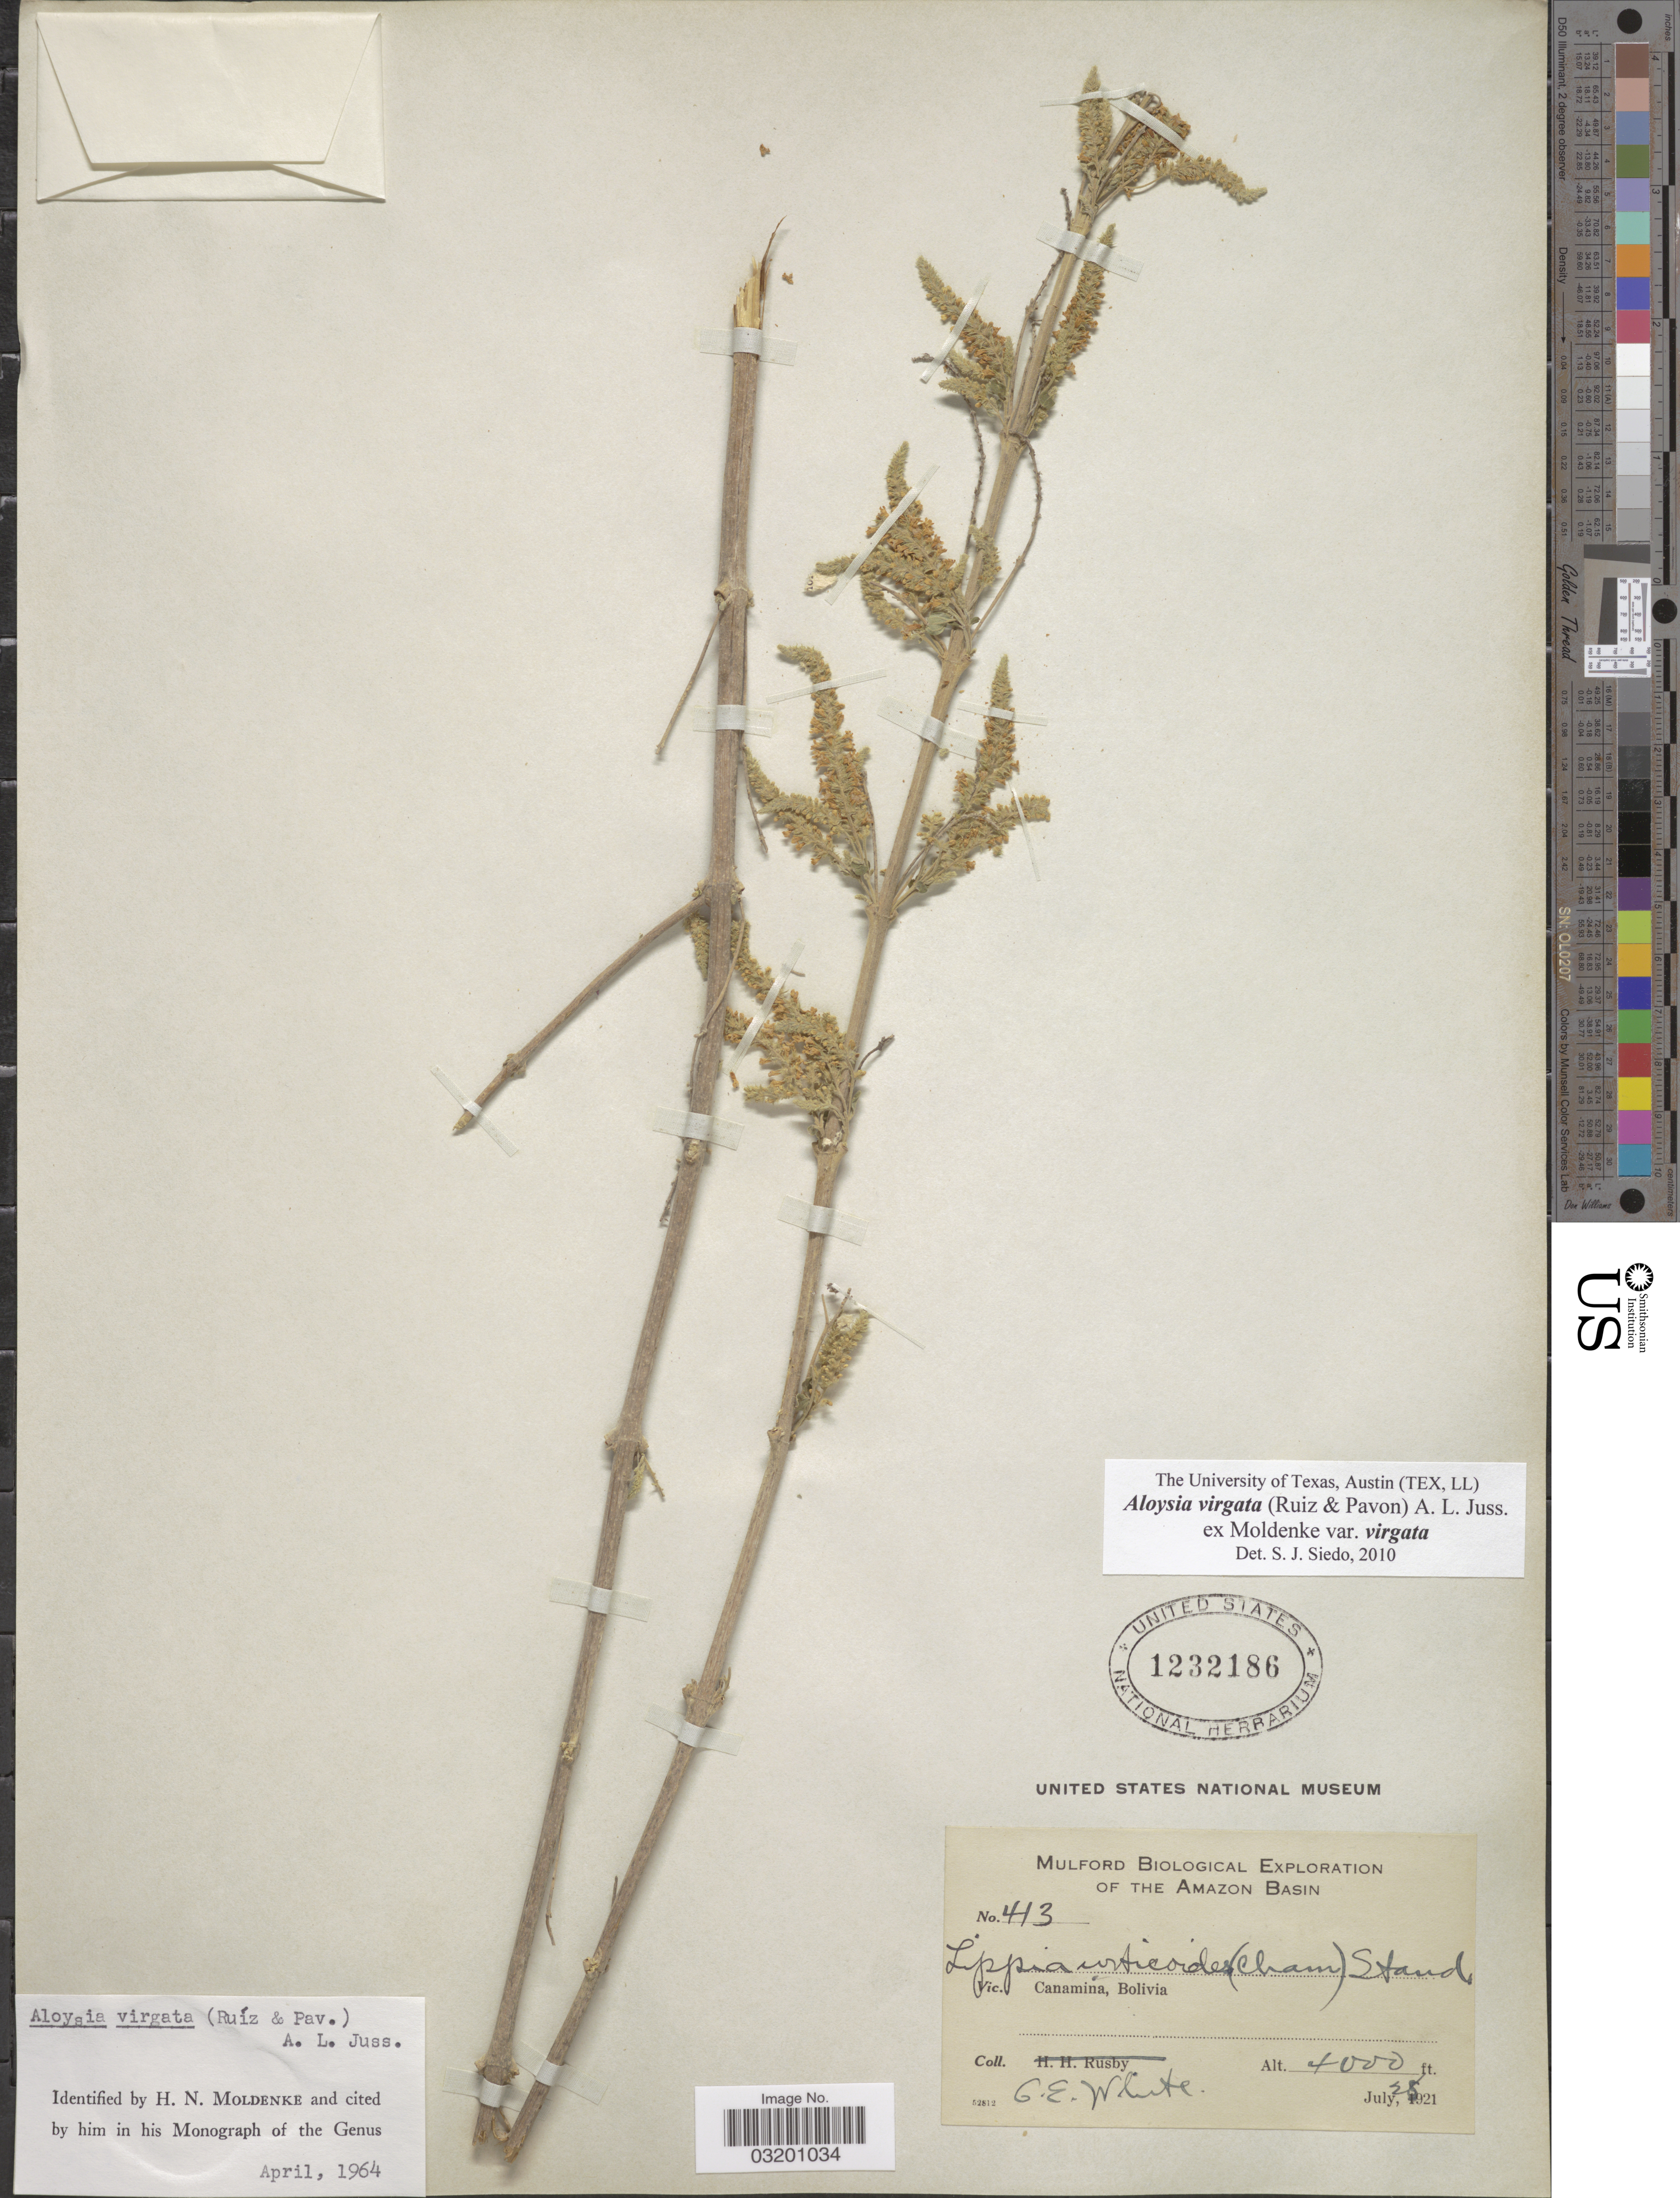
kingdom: Plantae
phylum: Tracheophyta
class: Magnoliopsida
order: Lamiales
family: Verbenaceae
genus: Aloysia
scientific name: Aloysia virgata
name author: (Ruiz & Pav.) Juss.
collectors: O. E. White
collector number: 413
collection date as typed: July 28, 1921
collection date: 1921-07-28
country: Bolivia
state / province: La Paz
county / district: Inquisivi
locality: Cañamina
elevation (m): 1219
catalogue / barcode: US 1232186